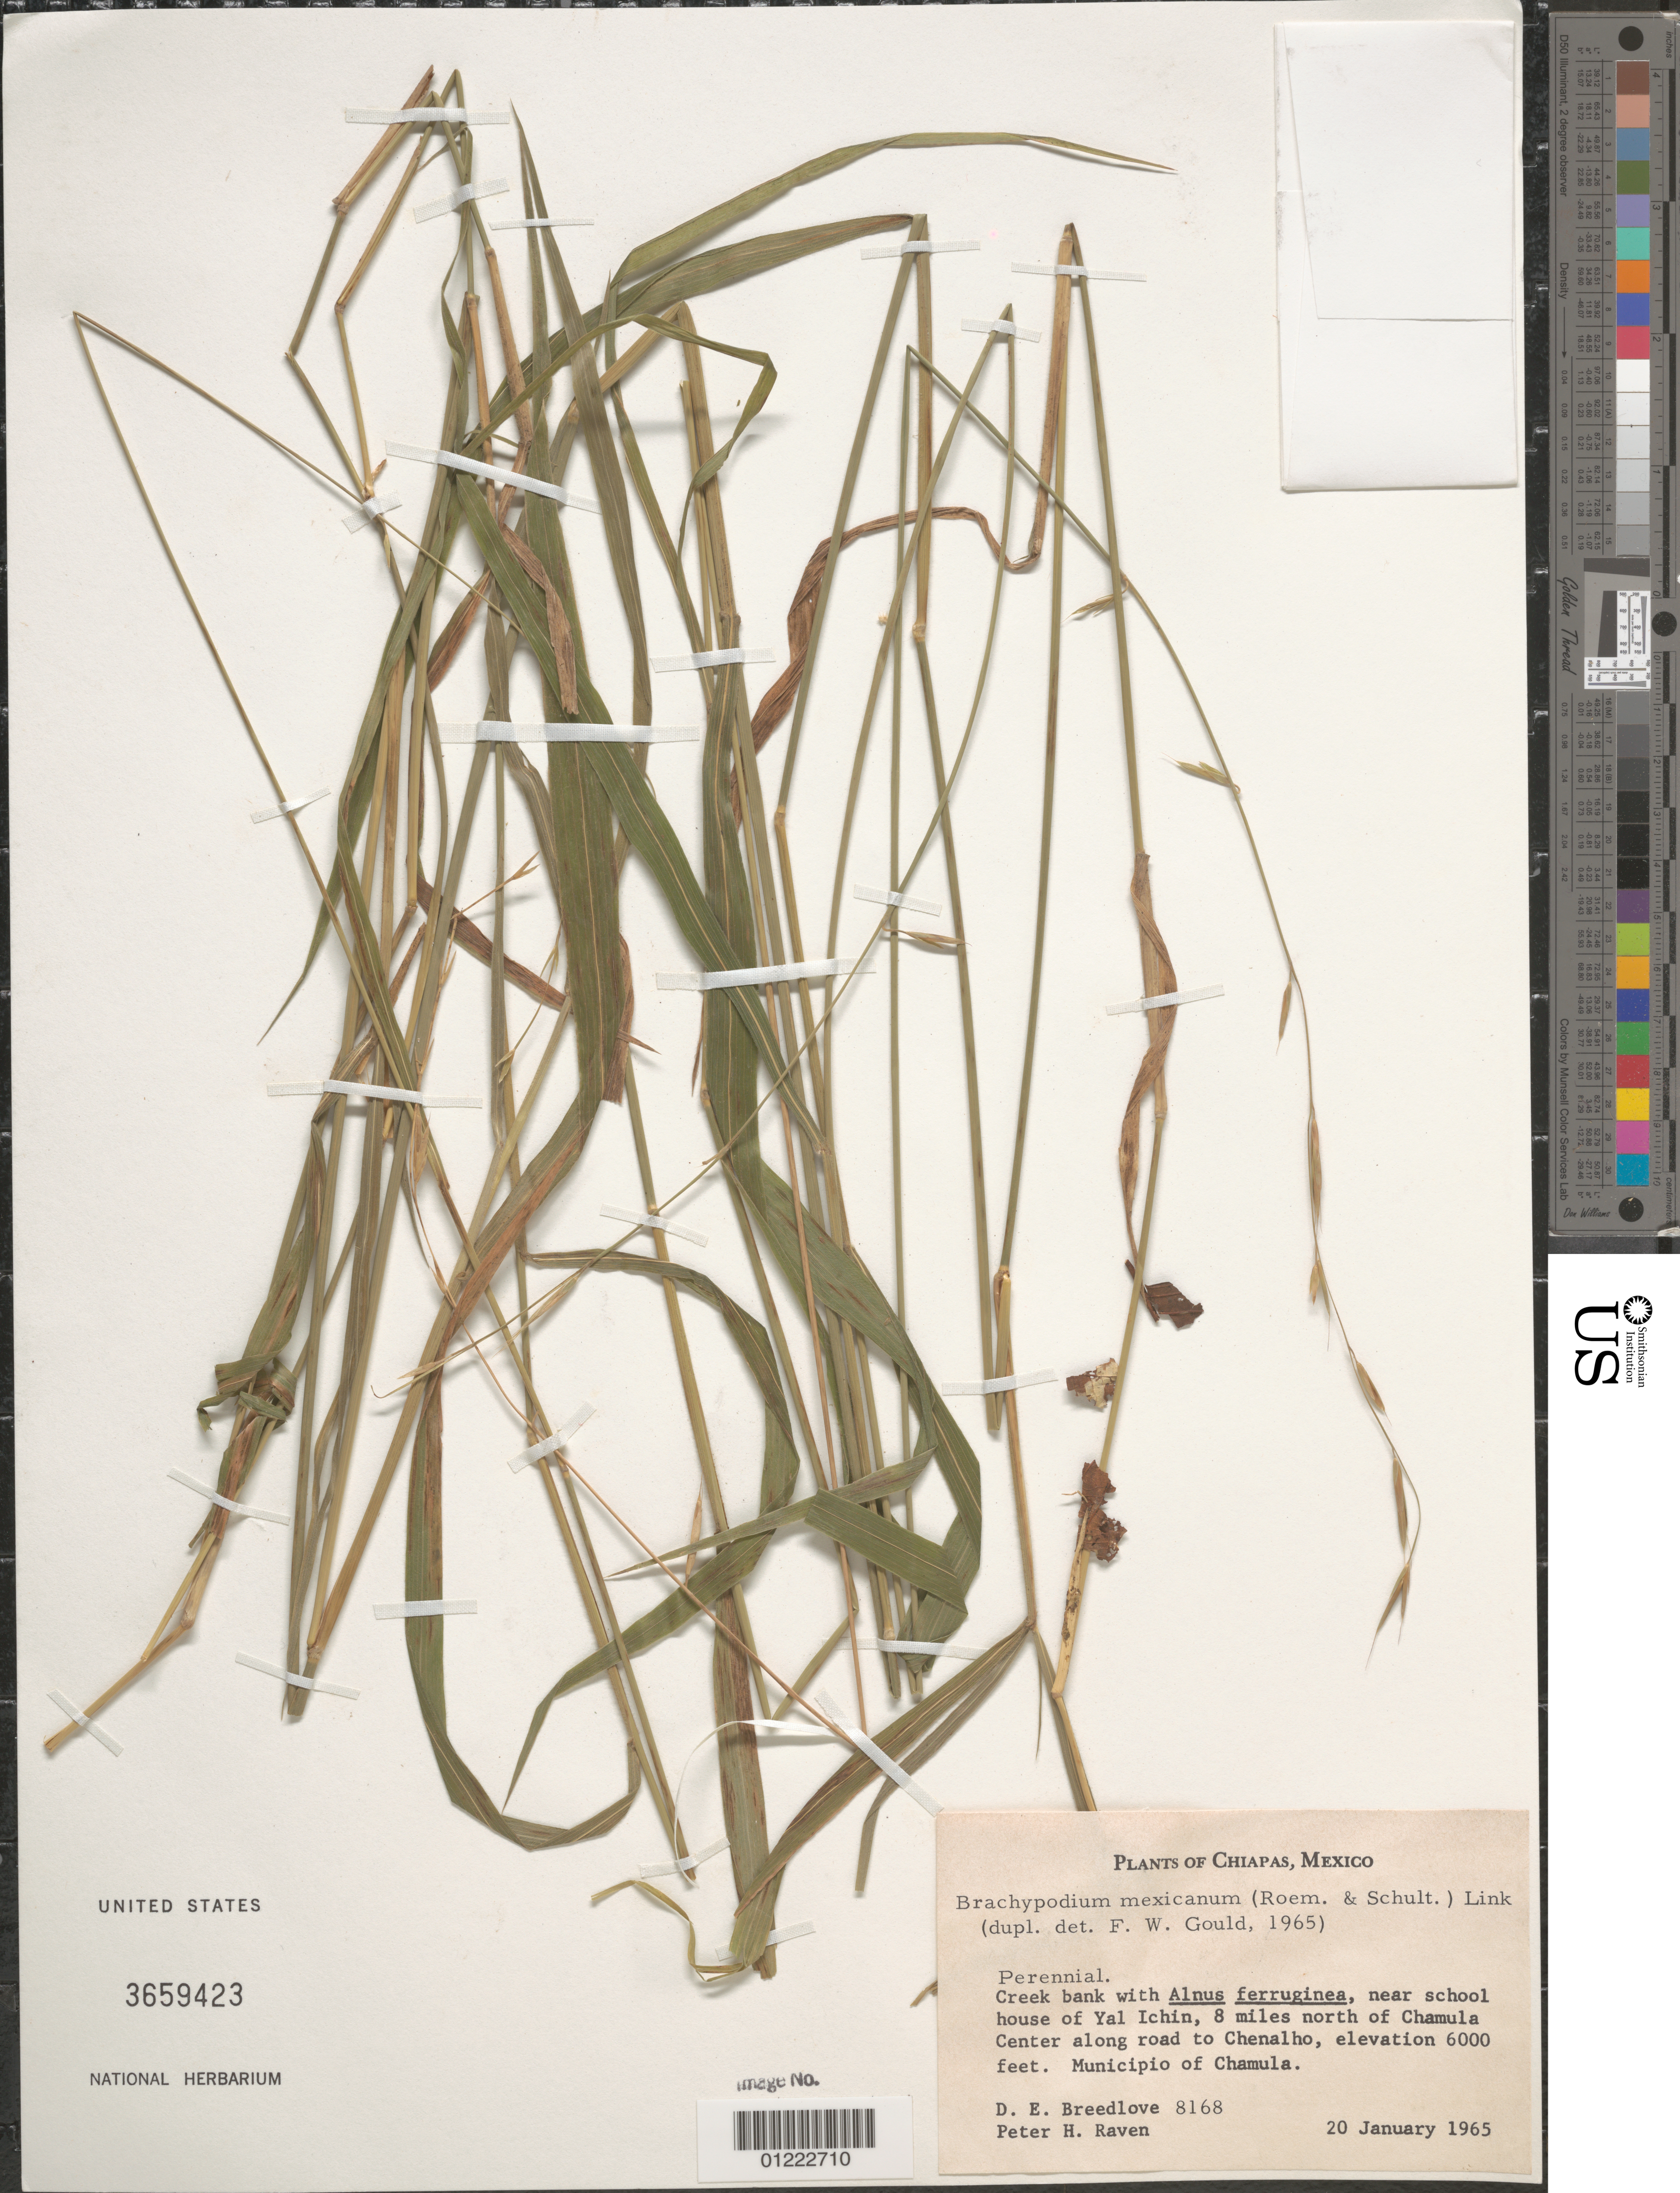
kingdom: Plantae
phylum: Tracheophyta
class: Liliopsida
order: Poales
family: Poaceae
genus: Brachypodium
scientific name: Brachypodium mexicanum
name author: (Roem. & Schult.) Link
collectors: D. E. Breedlove & P. H. Raven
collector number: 8168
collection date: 1965-01-20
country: Mexico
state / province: Chiapas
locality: Near school house of Yal Ichin, 8 miles north of Chamula Center along road to Chenalho, Municipio of Chamula.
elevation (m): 1829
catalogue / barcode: US 3659423